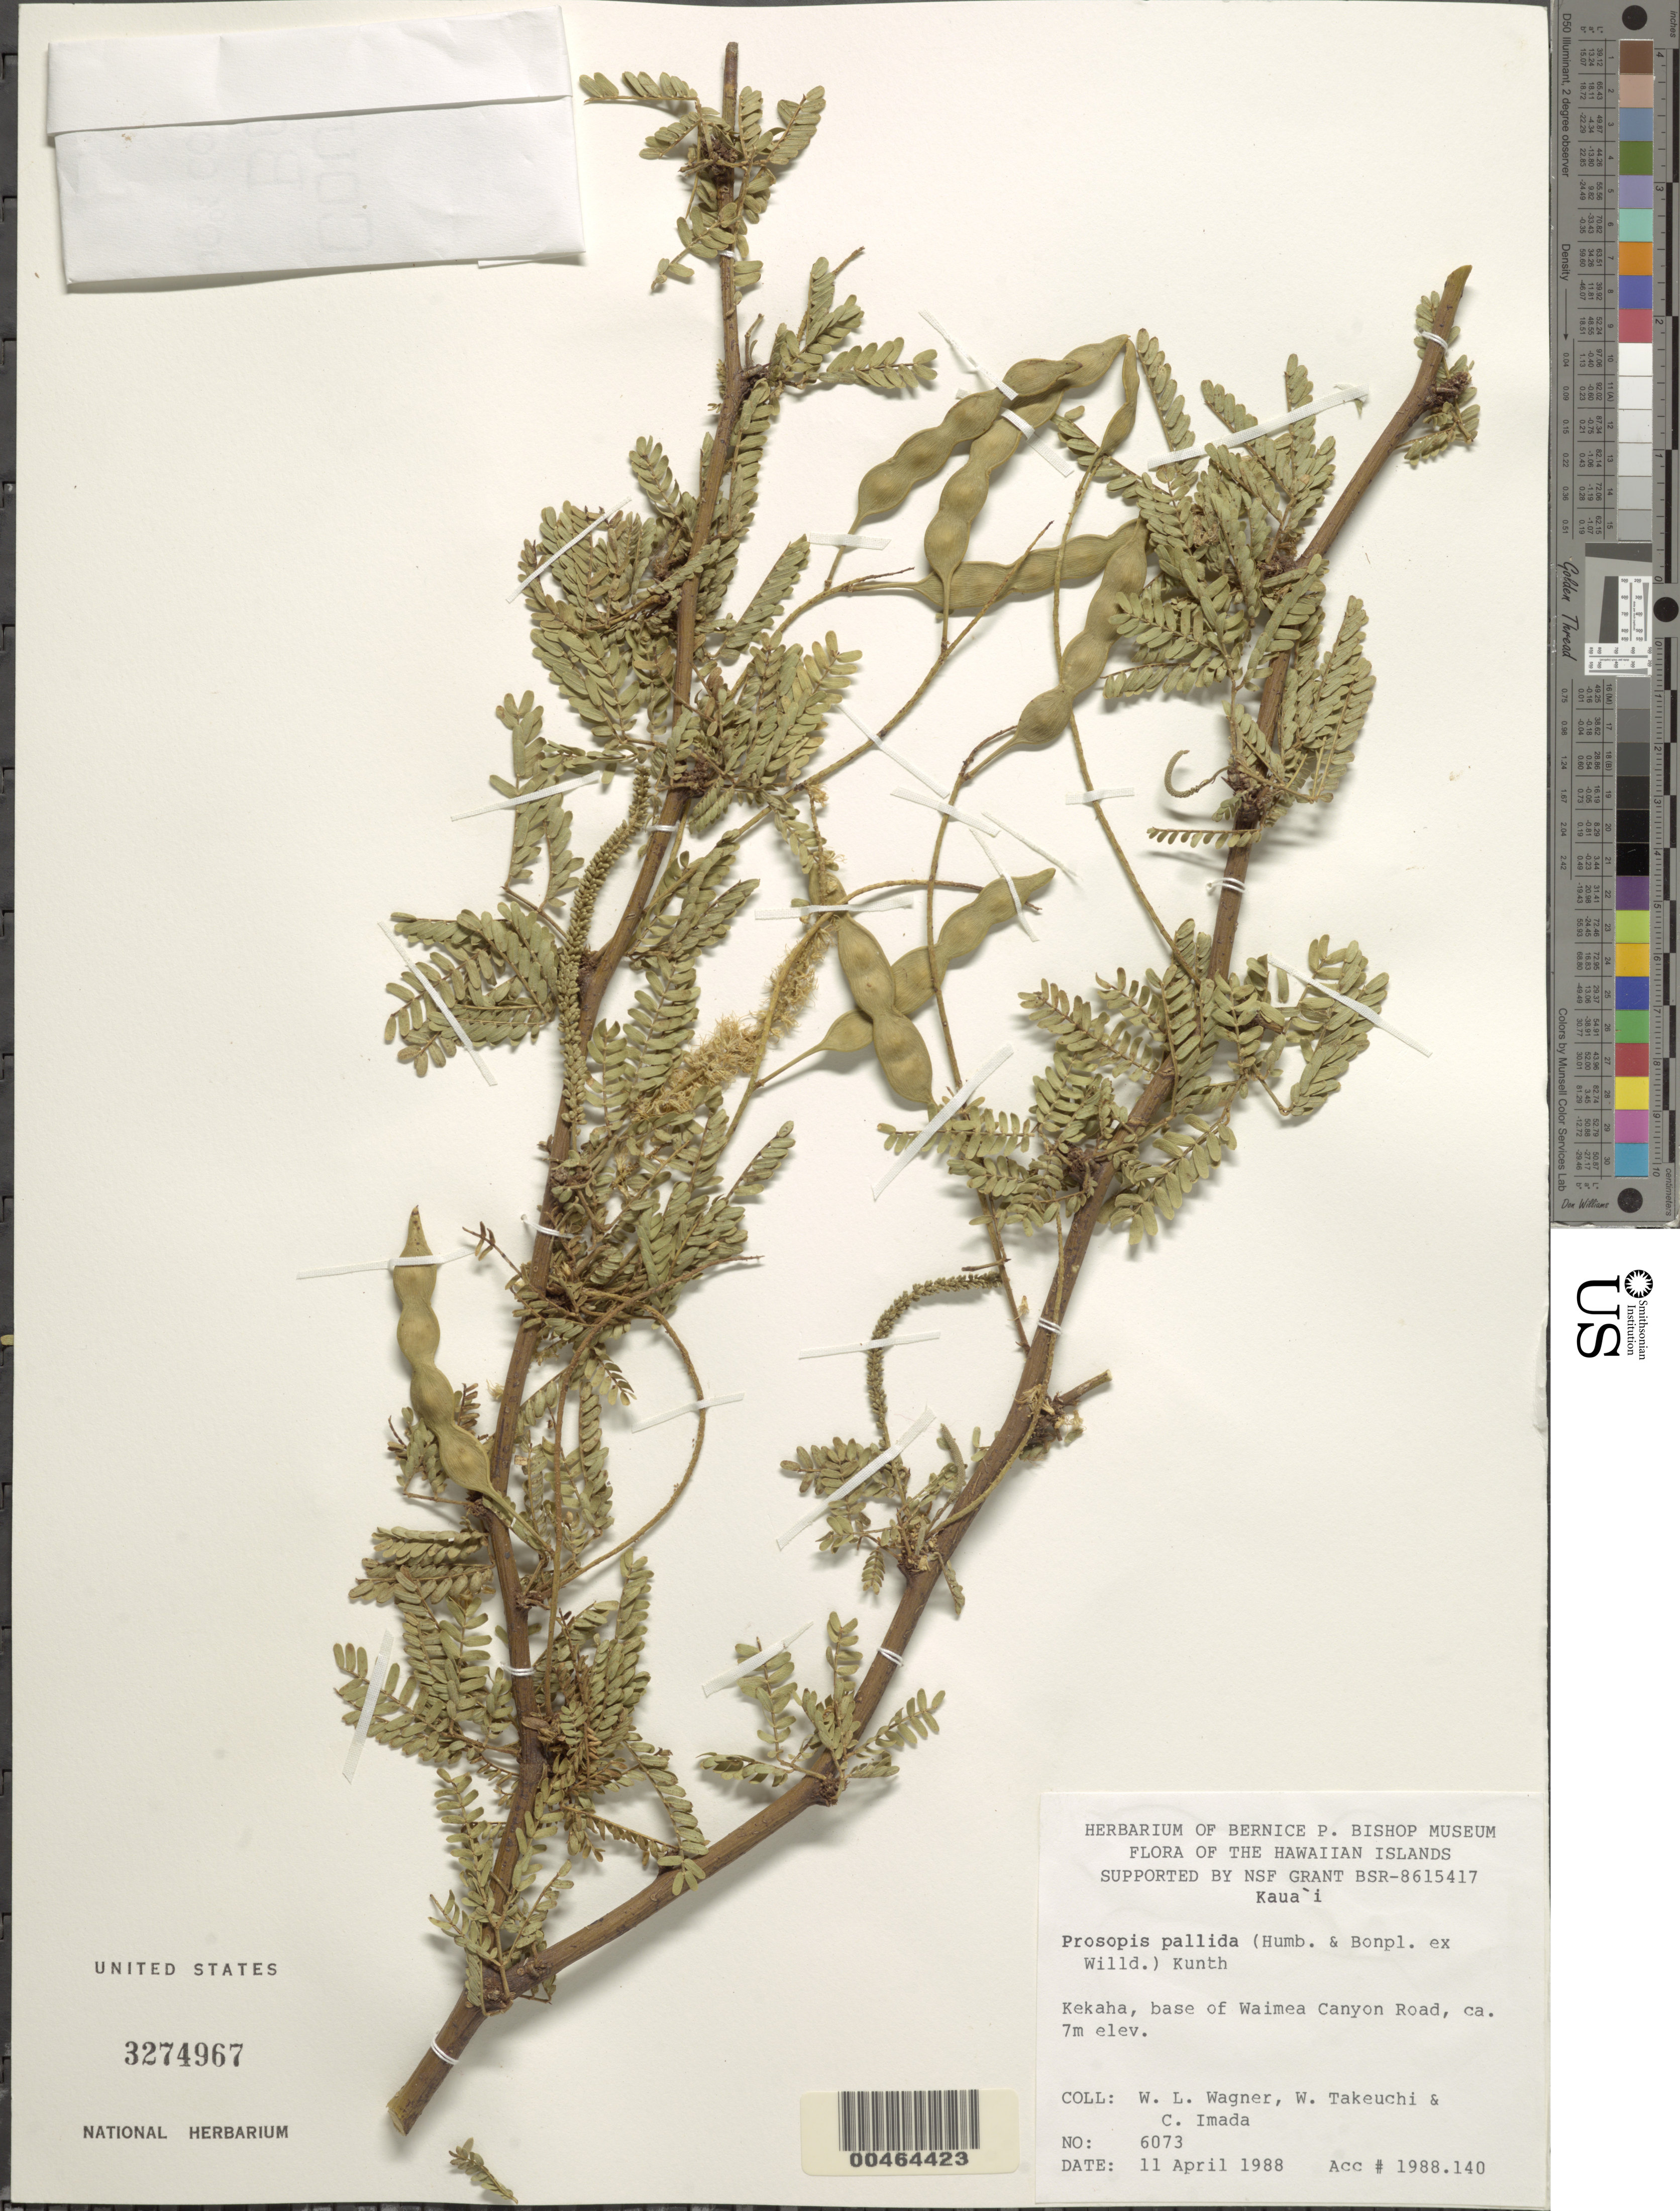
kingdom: Plantae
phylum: Tracheophyta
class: Magnoliopsida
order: Fabales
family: Fabaceae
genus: Neltuma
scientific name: Neltuma pallida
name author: (Humb. & Bonpl. ex Willd.) C. E. Hughes & G.P. Lewis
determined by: Wagner, W. L., (BOT), Smithsonian Institution - National Museum of Natural History (UNITED STATES)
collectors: W. L. Wagner, W. N. Takeuchi & C. Imada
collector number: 6073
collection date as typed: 11 Apr 1988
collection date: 1988-04-11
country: United States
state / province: Hawaii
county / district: Kauai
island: Kaua'i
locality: Kekaha, base of Waimea Canyon Road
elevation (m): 7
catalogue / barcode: US 3274967